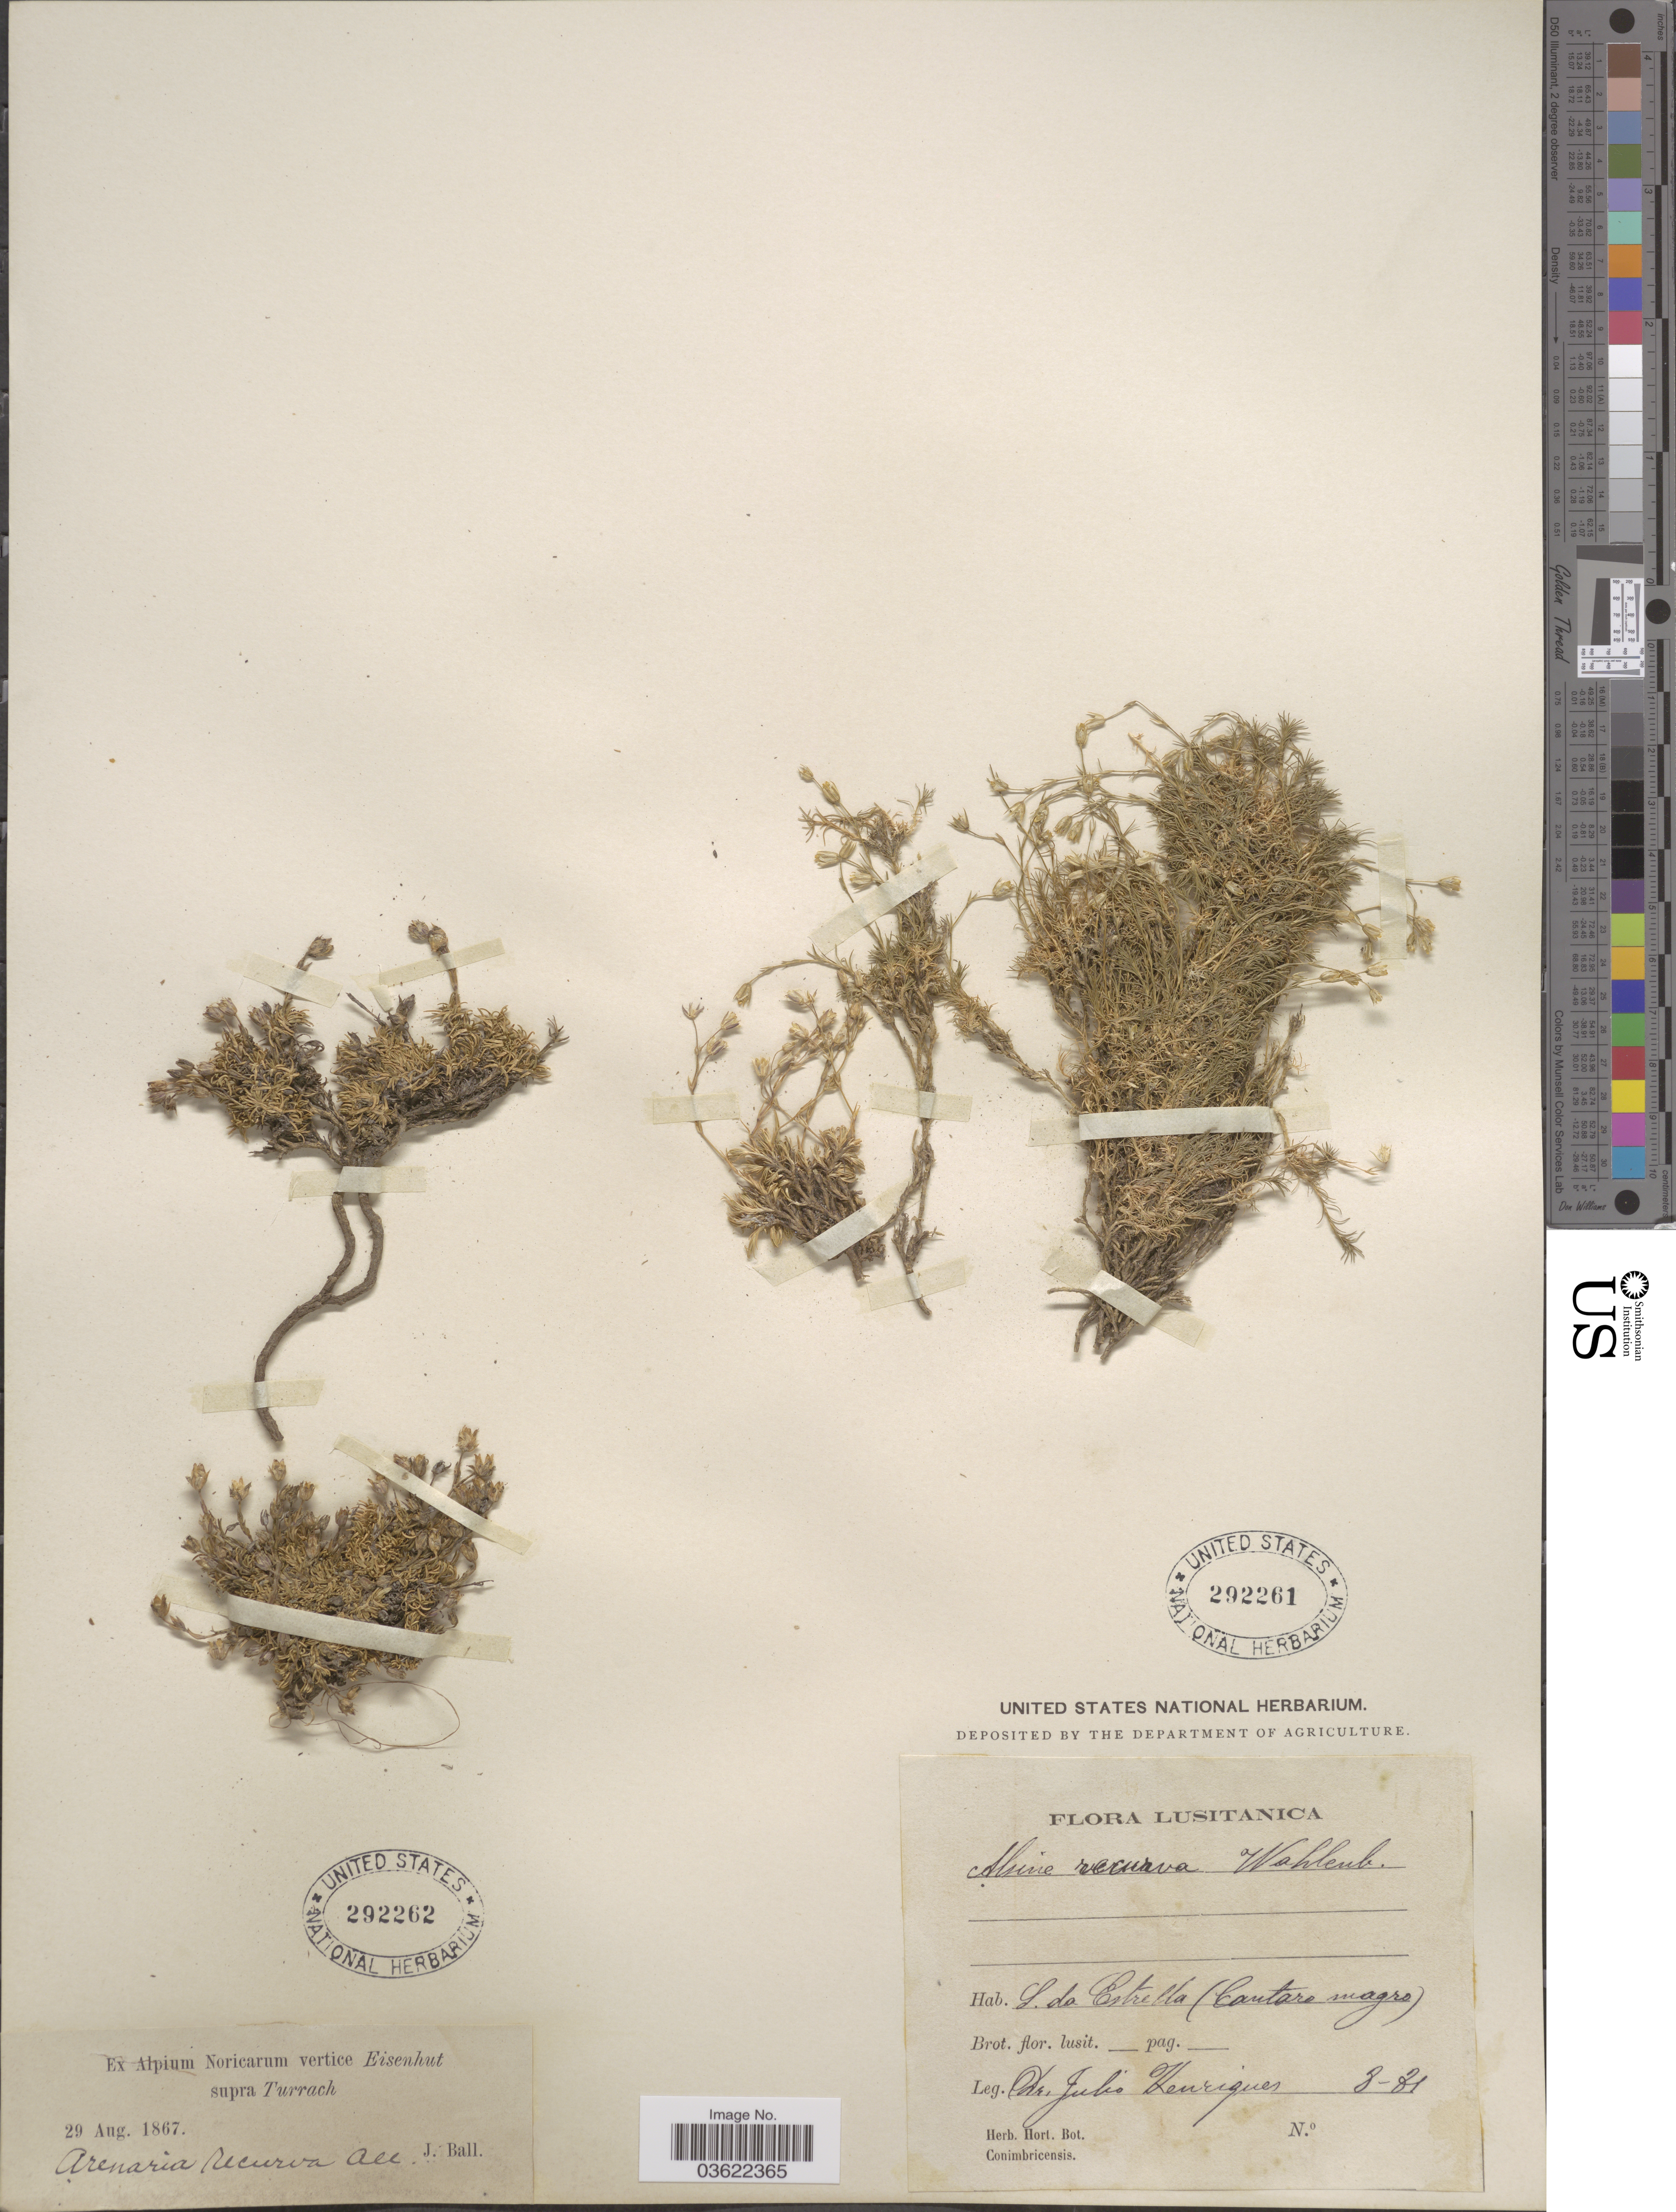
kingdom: Plantae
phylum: Tracheophyta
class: Magnoliopsida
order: Caryophyllales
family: Caryophyllaceae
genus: Arenaria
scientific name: Arenaria recurva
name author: All.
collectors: J. Ball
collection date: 1867-08-29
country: Austria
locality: Ex Alpium Noricarum vertice Eisenhut supra Turrach.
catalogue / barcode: US 292262-2